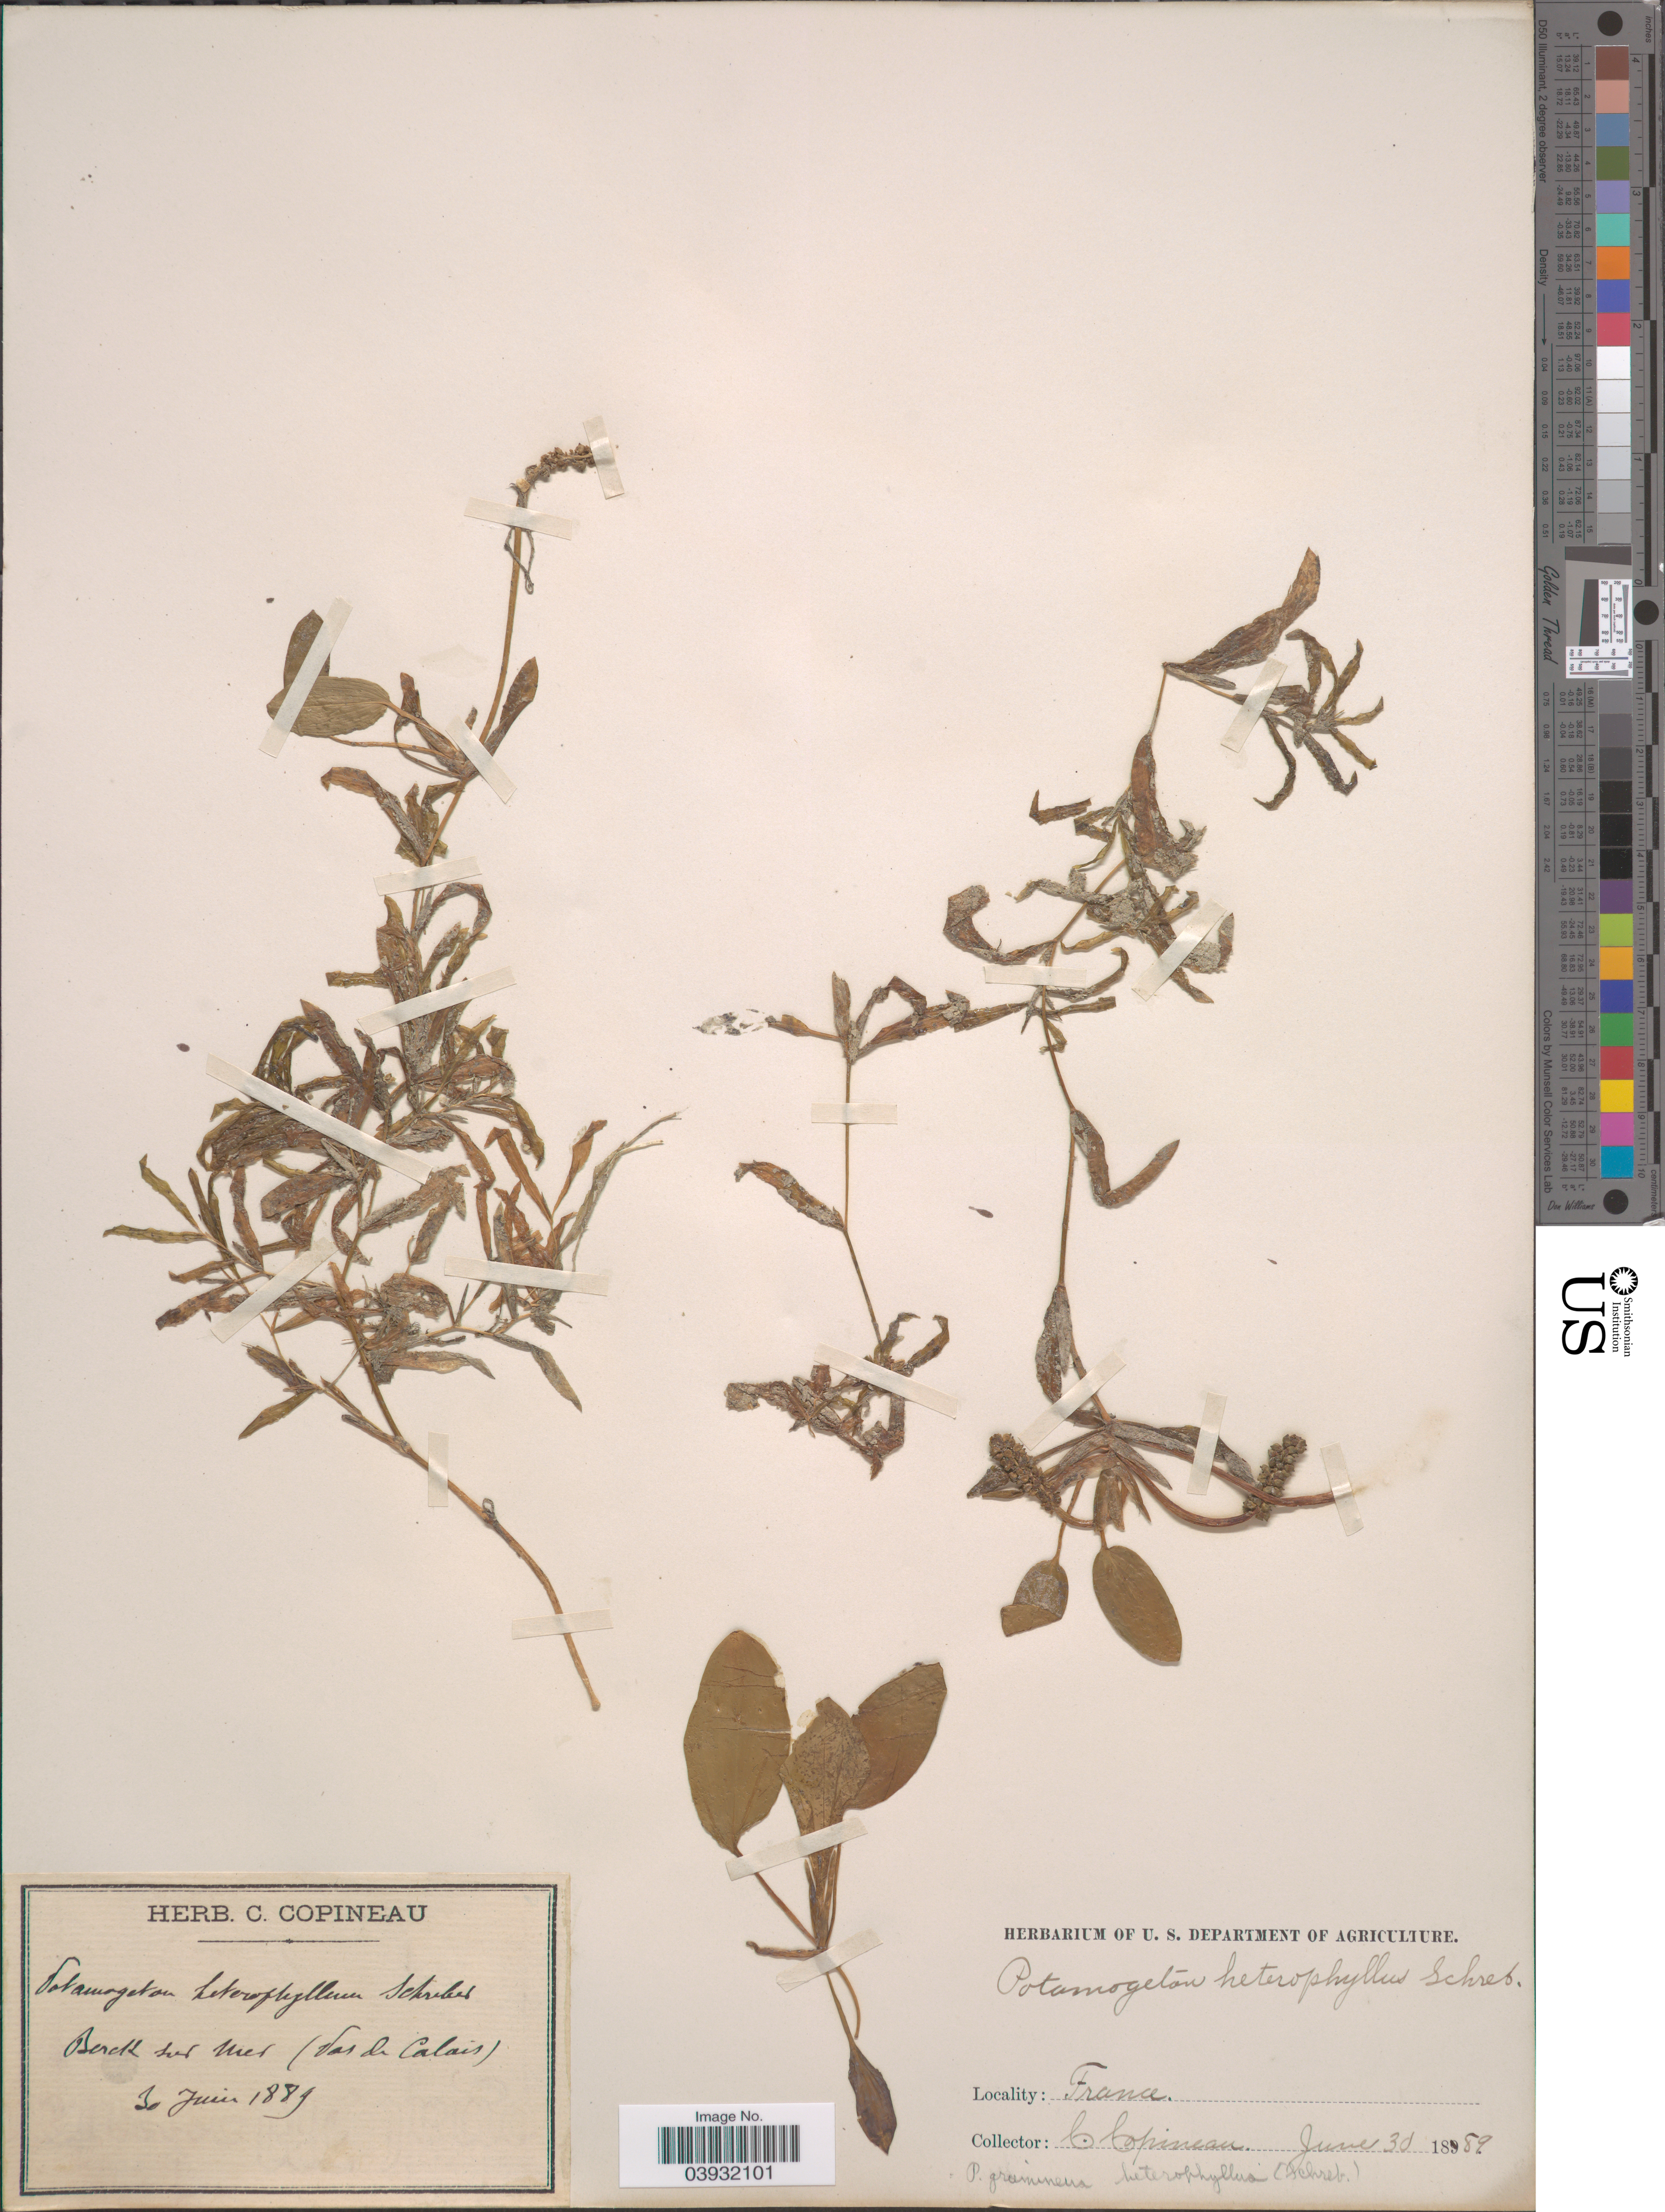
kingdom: Plantae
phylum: Tracheophyta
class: Liliopsida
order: Alismatales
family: Potamogetonaceae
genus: Potamogeton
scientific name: Potamogeton gramineus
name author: L.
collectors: C. Copineau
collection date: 1889-06-30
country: France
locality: Berett sur Mer (Pas du Calais).